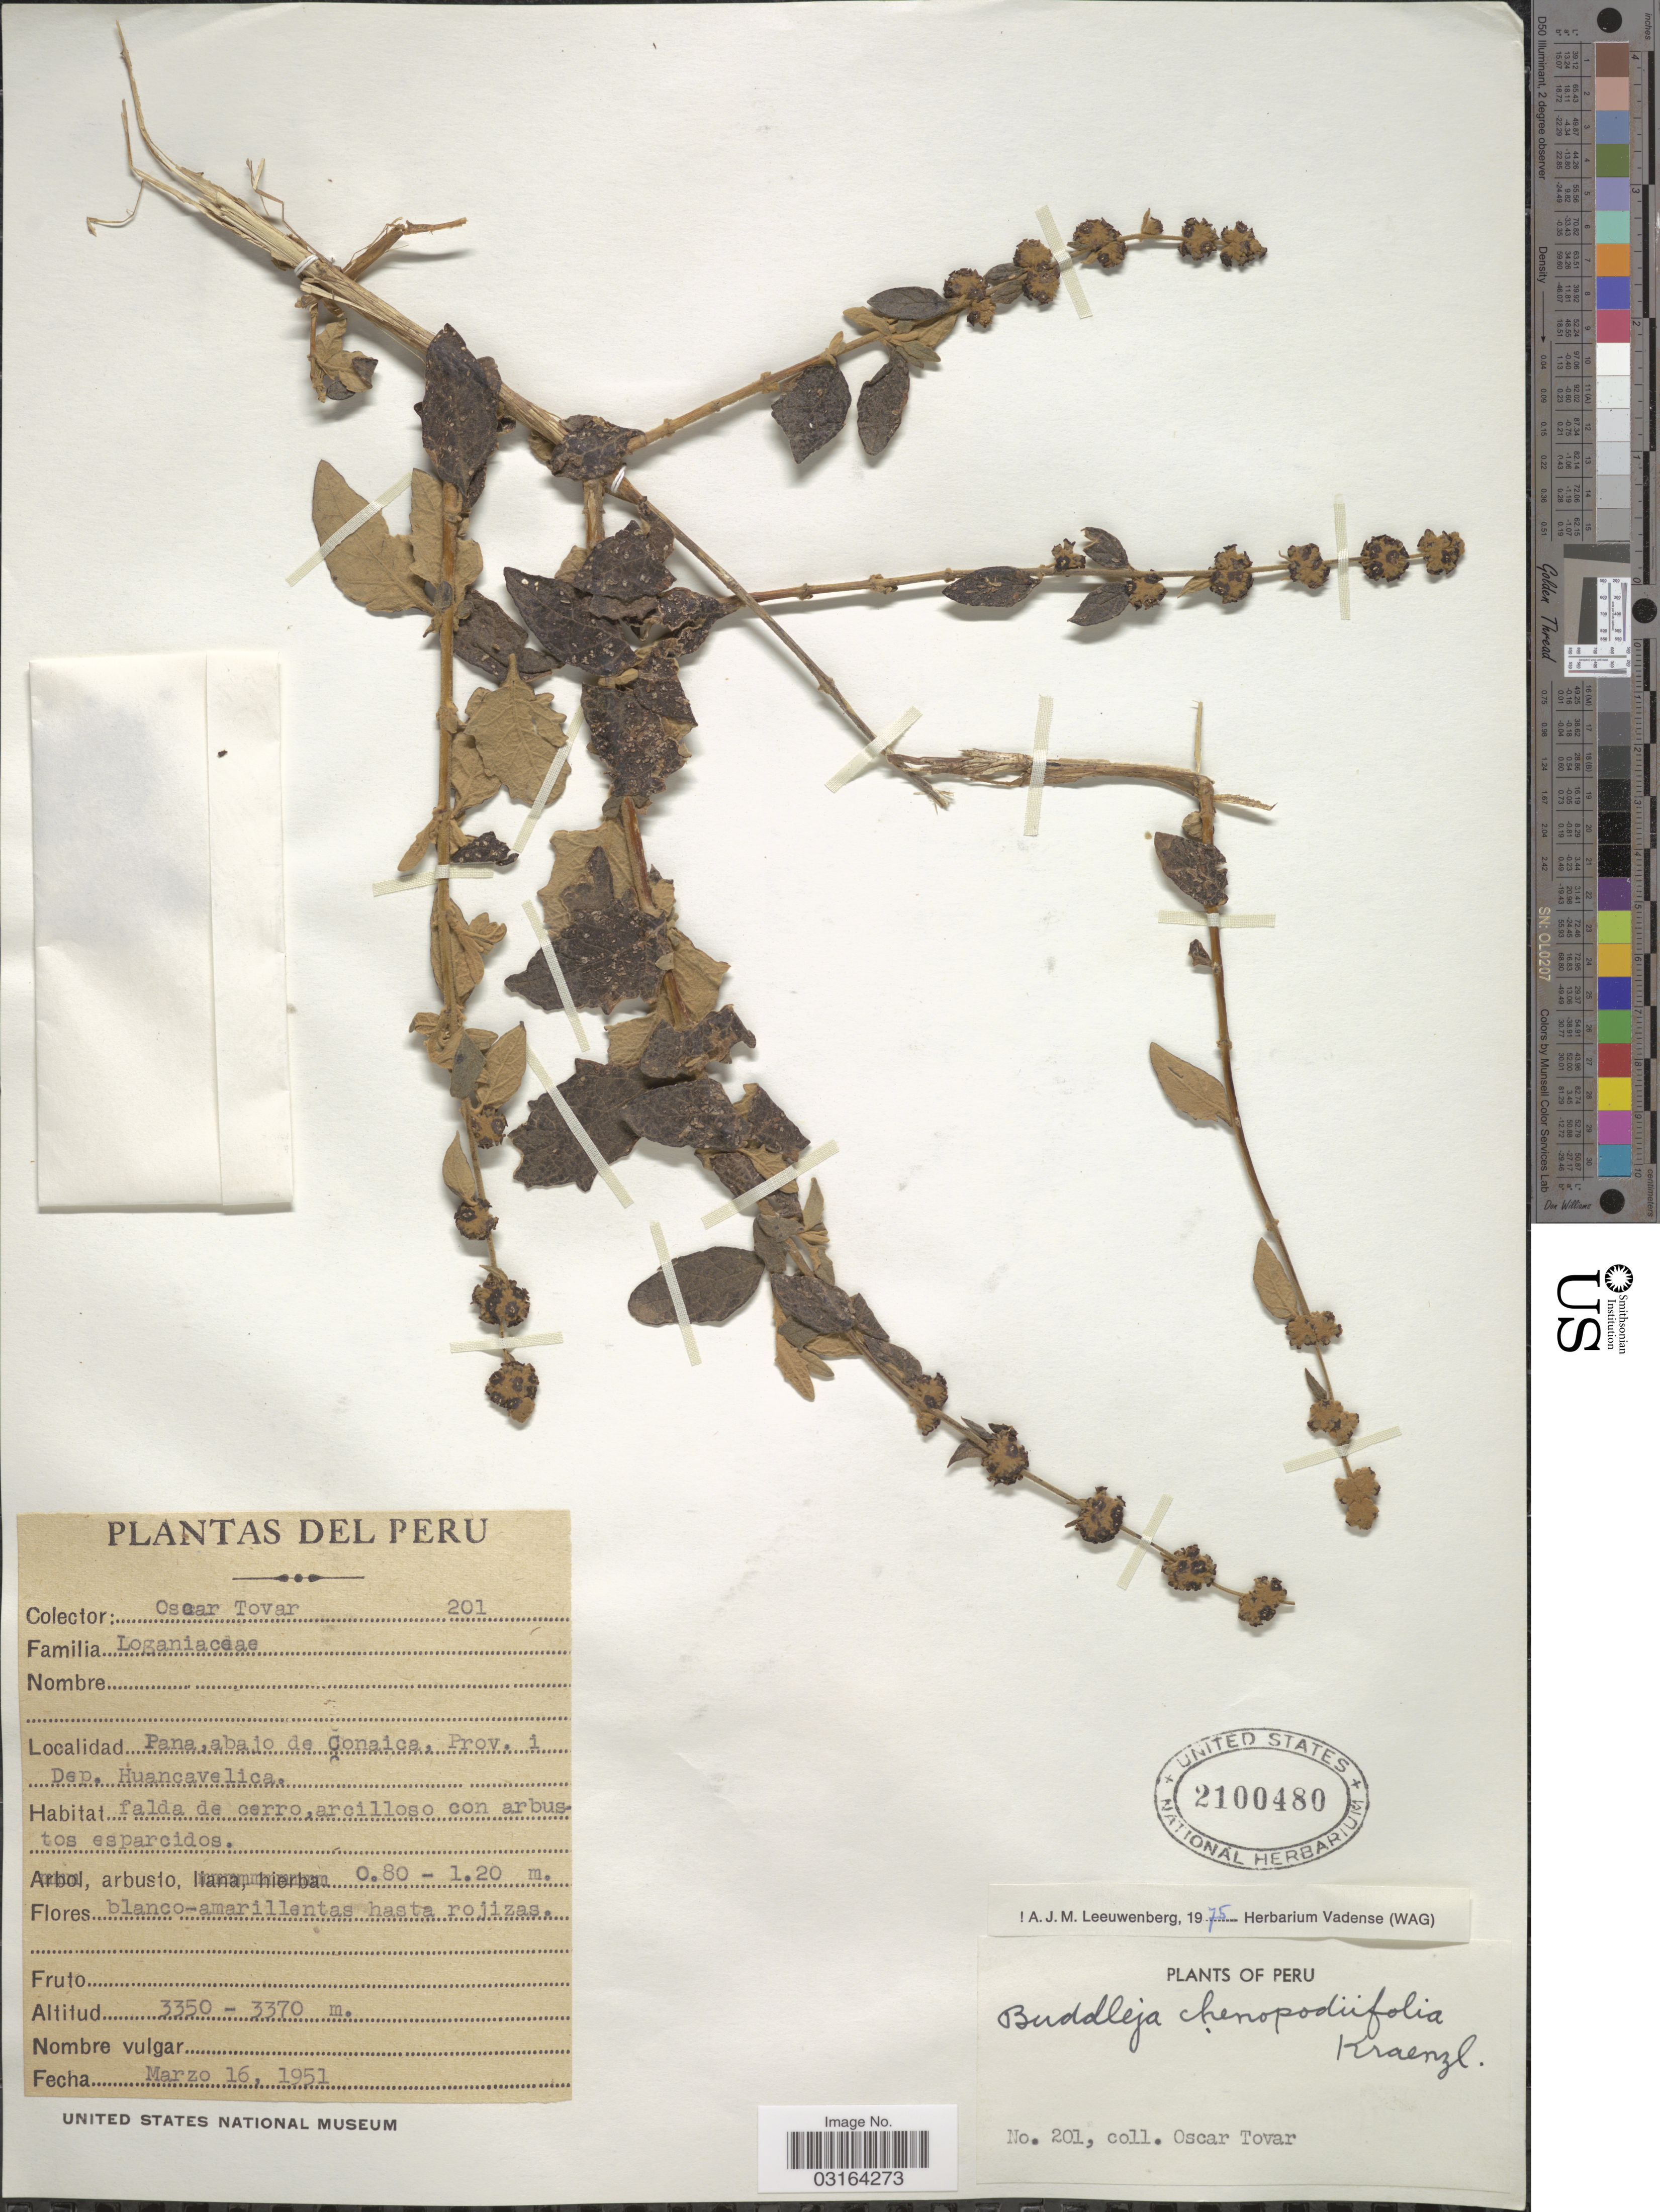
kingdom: Plantae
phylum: Tracheophyta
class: Magnoliopsida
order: Lamiales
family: Scrophulariaceae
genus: Buddleja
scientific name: Buddleja chenopodiifolia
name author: Kraenzl.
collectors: Ó. Tovar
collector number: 201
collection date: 1951-03-16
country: Peru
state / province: Huancavelica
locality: Pana, abajo de Conaico, Prov. i Dep. Huancavelica.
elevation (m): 3350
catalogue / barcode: US 2100480